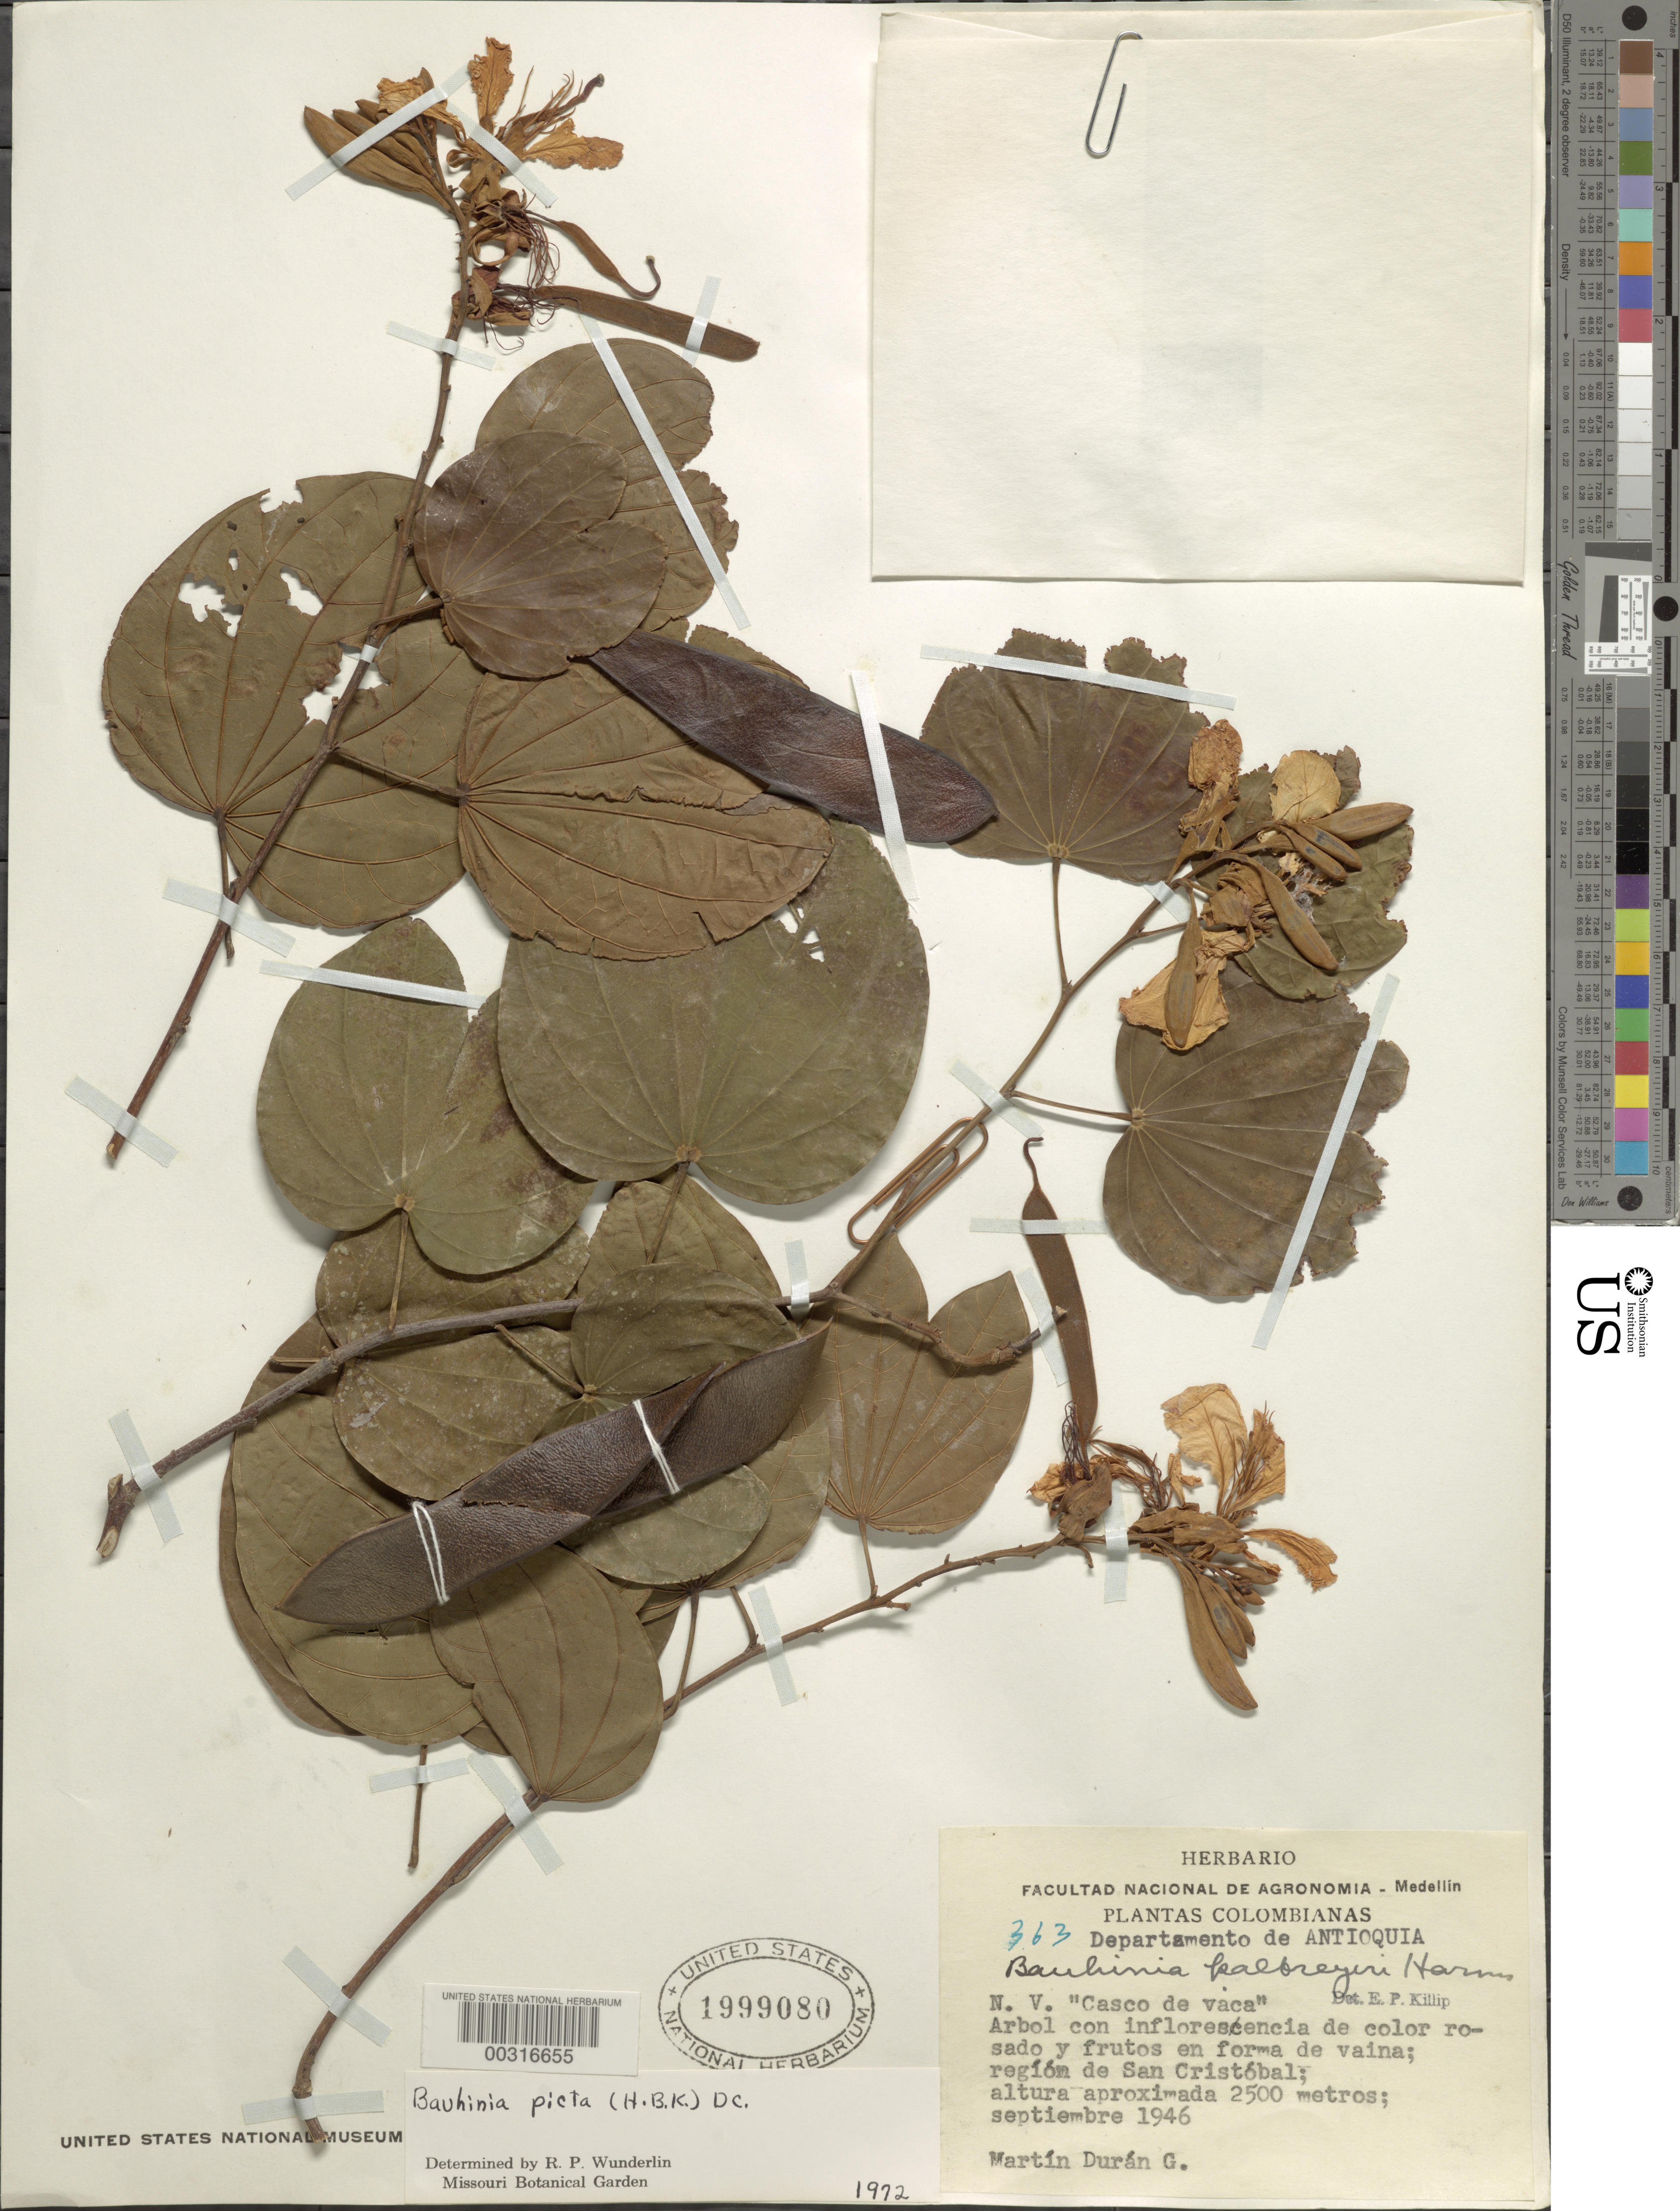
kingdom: Plantae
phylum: Tracheophyta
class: Magnoliopsida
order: Fabales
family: Fabaceae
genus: Bauhinia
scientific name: Bauhinia picta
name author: (Humb. & Bonpl.) DC.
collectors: M. Duran G.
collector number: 363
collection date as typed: Sep 1946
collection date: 1946-09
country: Colombia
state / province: Antioquia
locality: Region of San Cristobal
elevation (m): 2500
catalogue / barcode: US 1999080